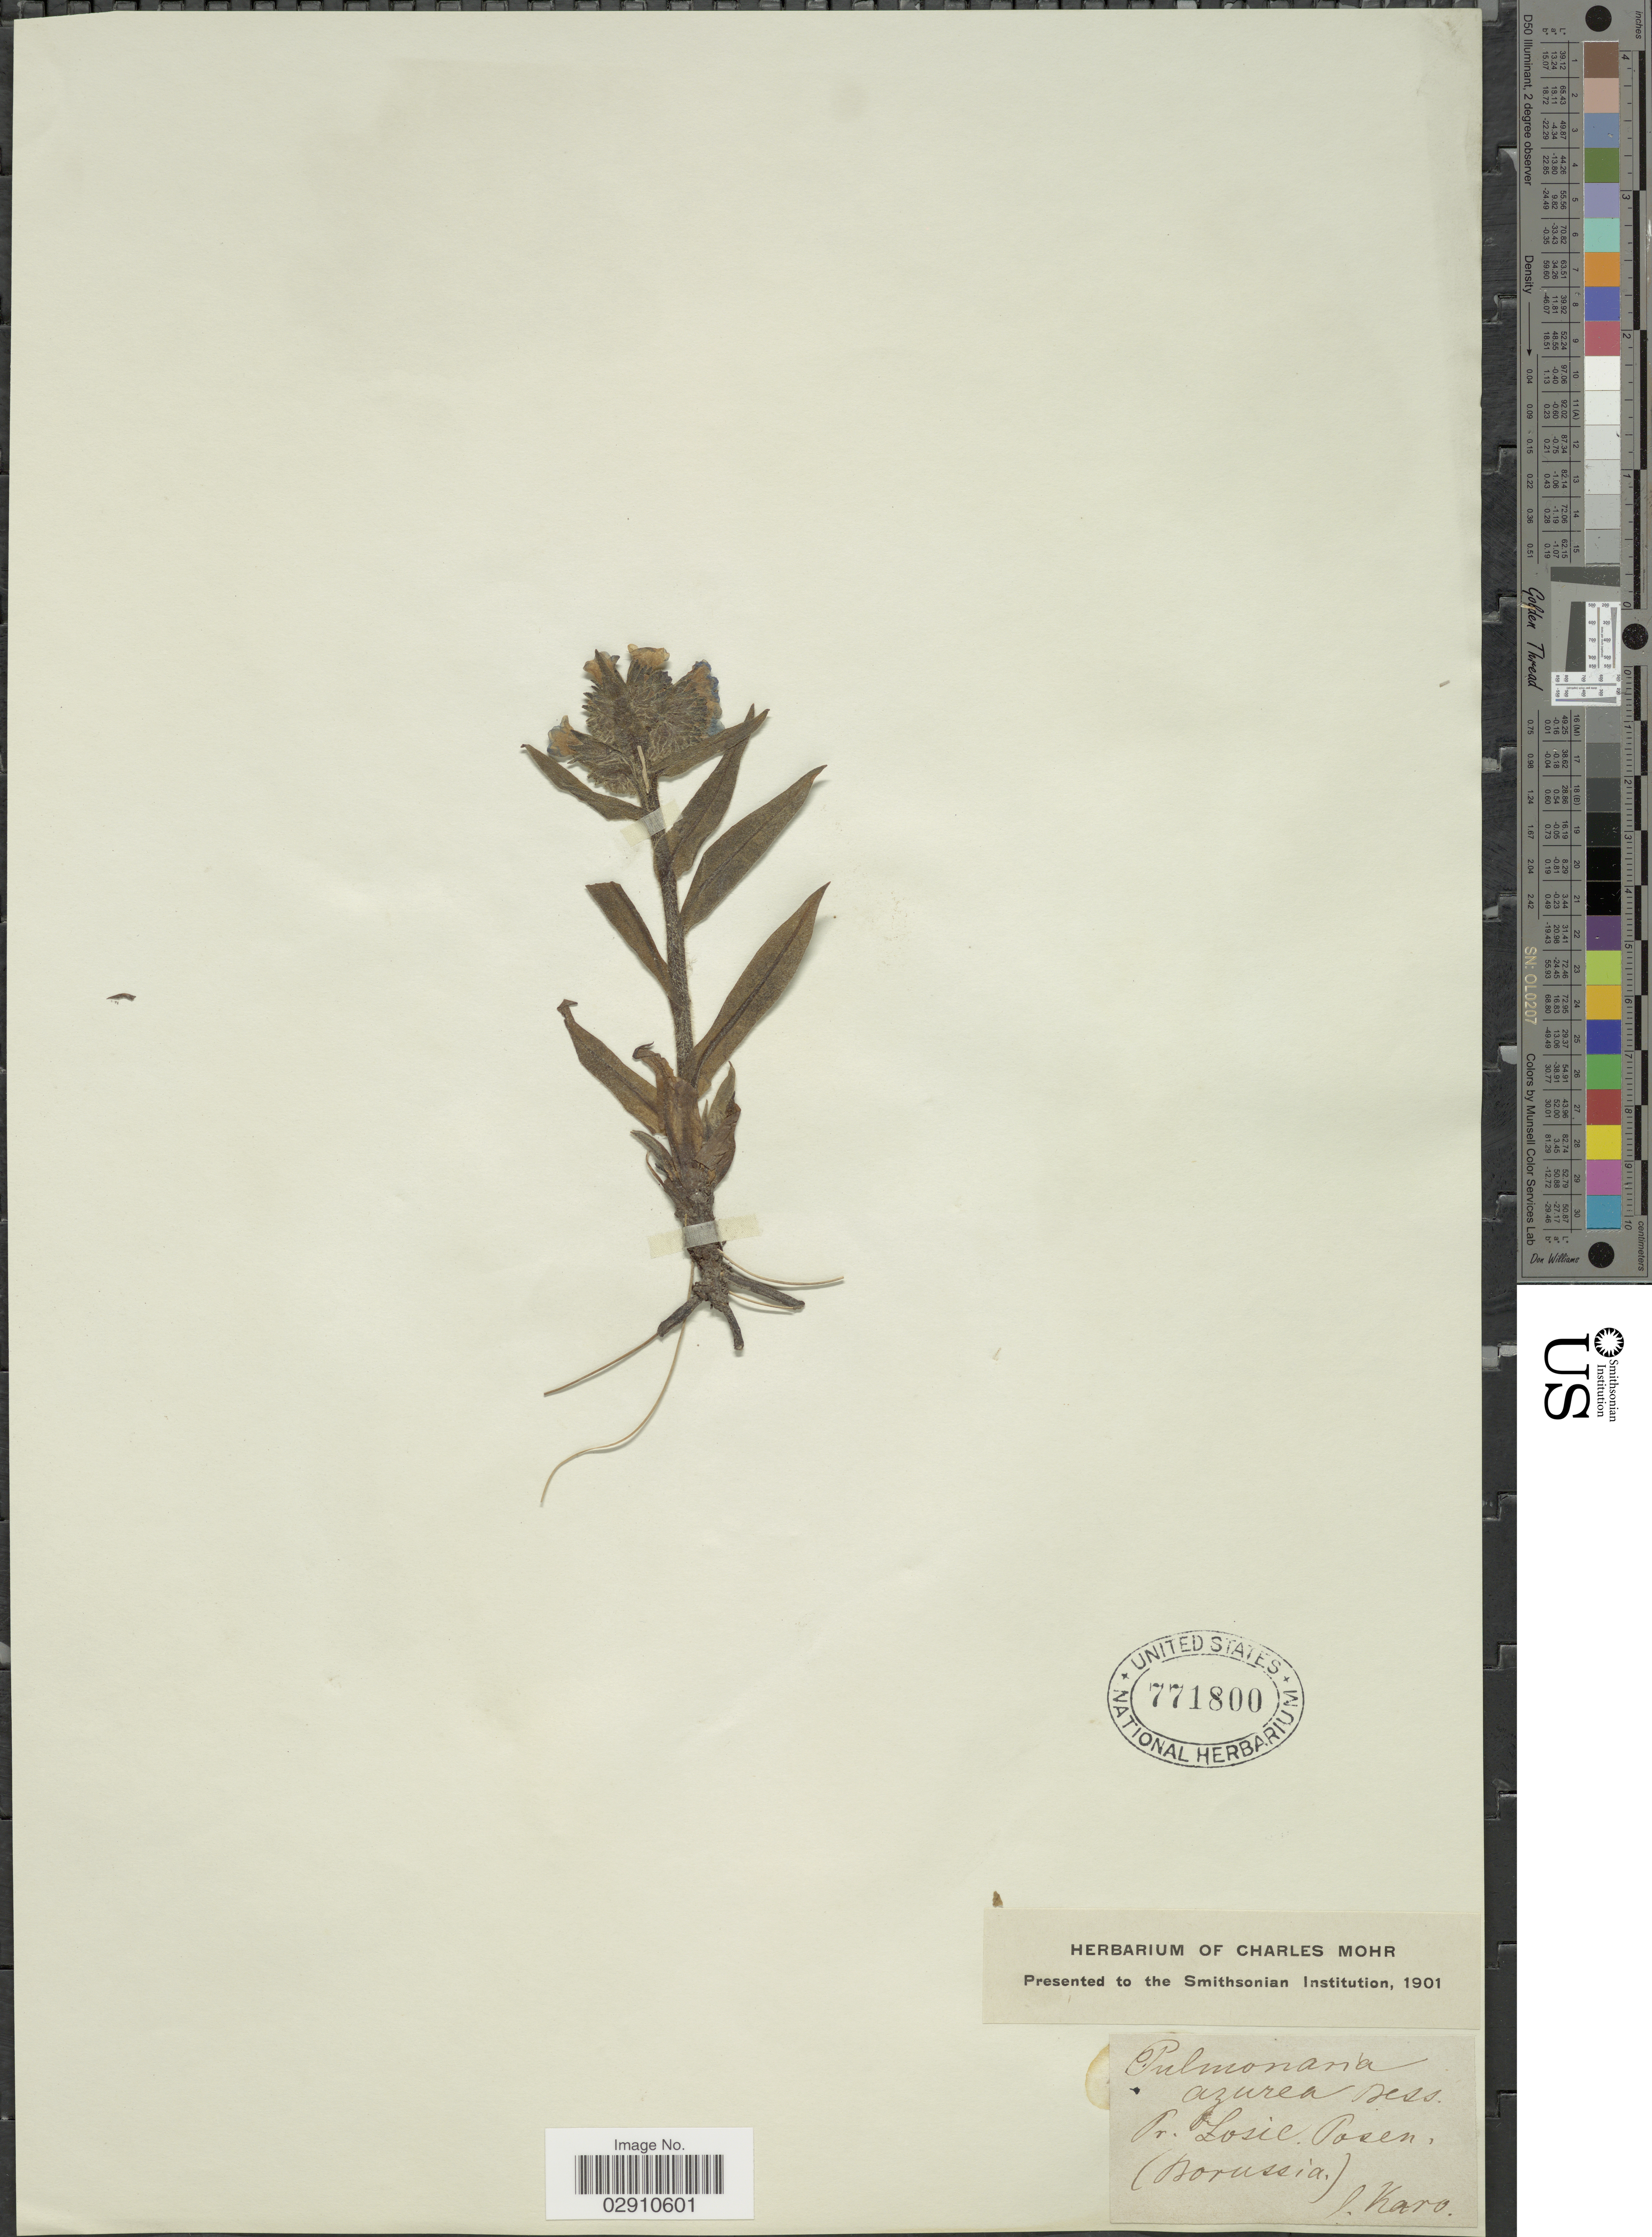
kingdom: Plantae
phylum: Tracheophyta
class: Magnoliopsida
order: Boraginales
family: Boraginaceae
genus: Pulmonaria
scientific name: Pulmonaria azurea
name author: Besser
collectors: Karo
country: Poland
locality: Pr. Losie Posen (Borussia).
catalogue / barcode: US 771800